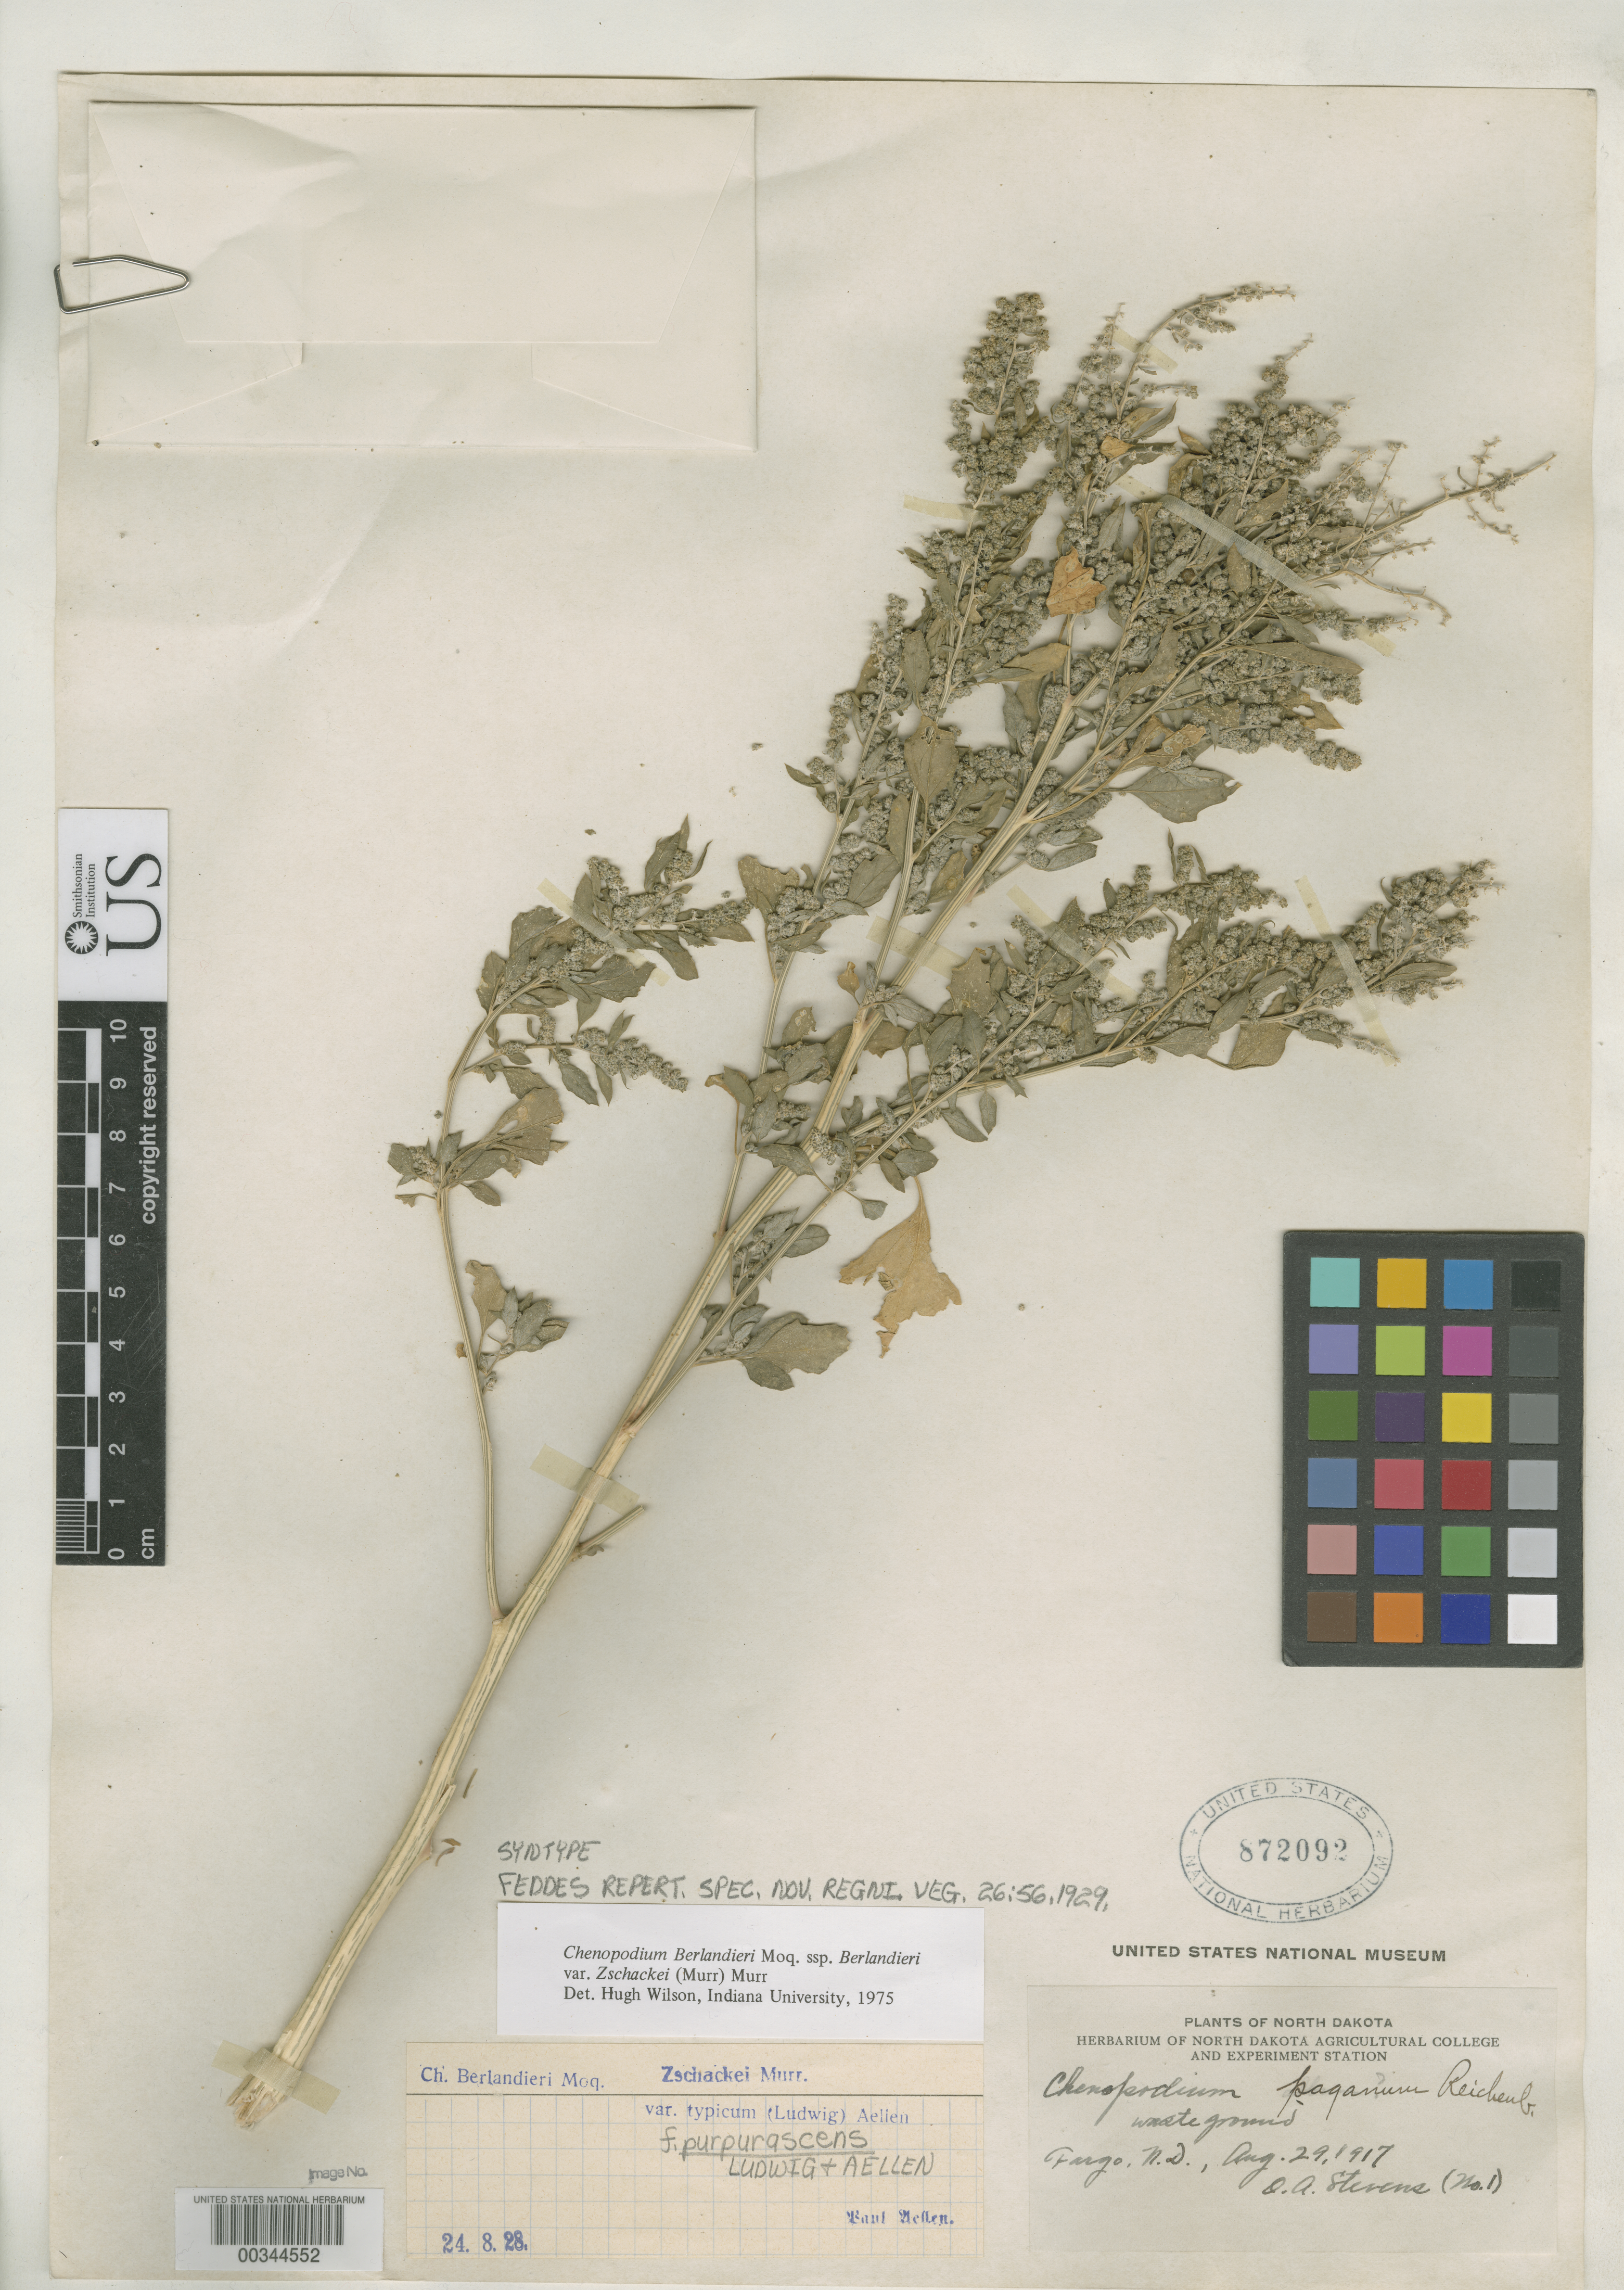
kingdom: Plantae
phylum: Tracheophyta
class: Magnoliopsida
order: Caryophyllales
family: Amaranthaceae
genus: Chenopodium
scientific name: Chenopodium berlandieri f. purpurascens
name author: A. Ludw. & Aellen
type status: Syntype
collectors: O. Stevens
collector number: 1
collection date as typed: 29 Aug 1917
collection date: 1917-08-29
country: United States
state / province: North Dakota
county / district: Cass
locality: Fargo, waste grounds.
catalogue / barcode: US 872092